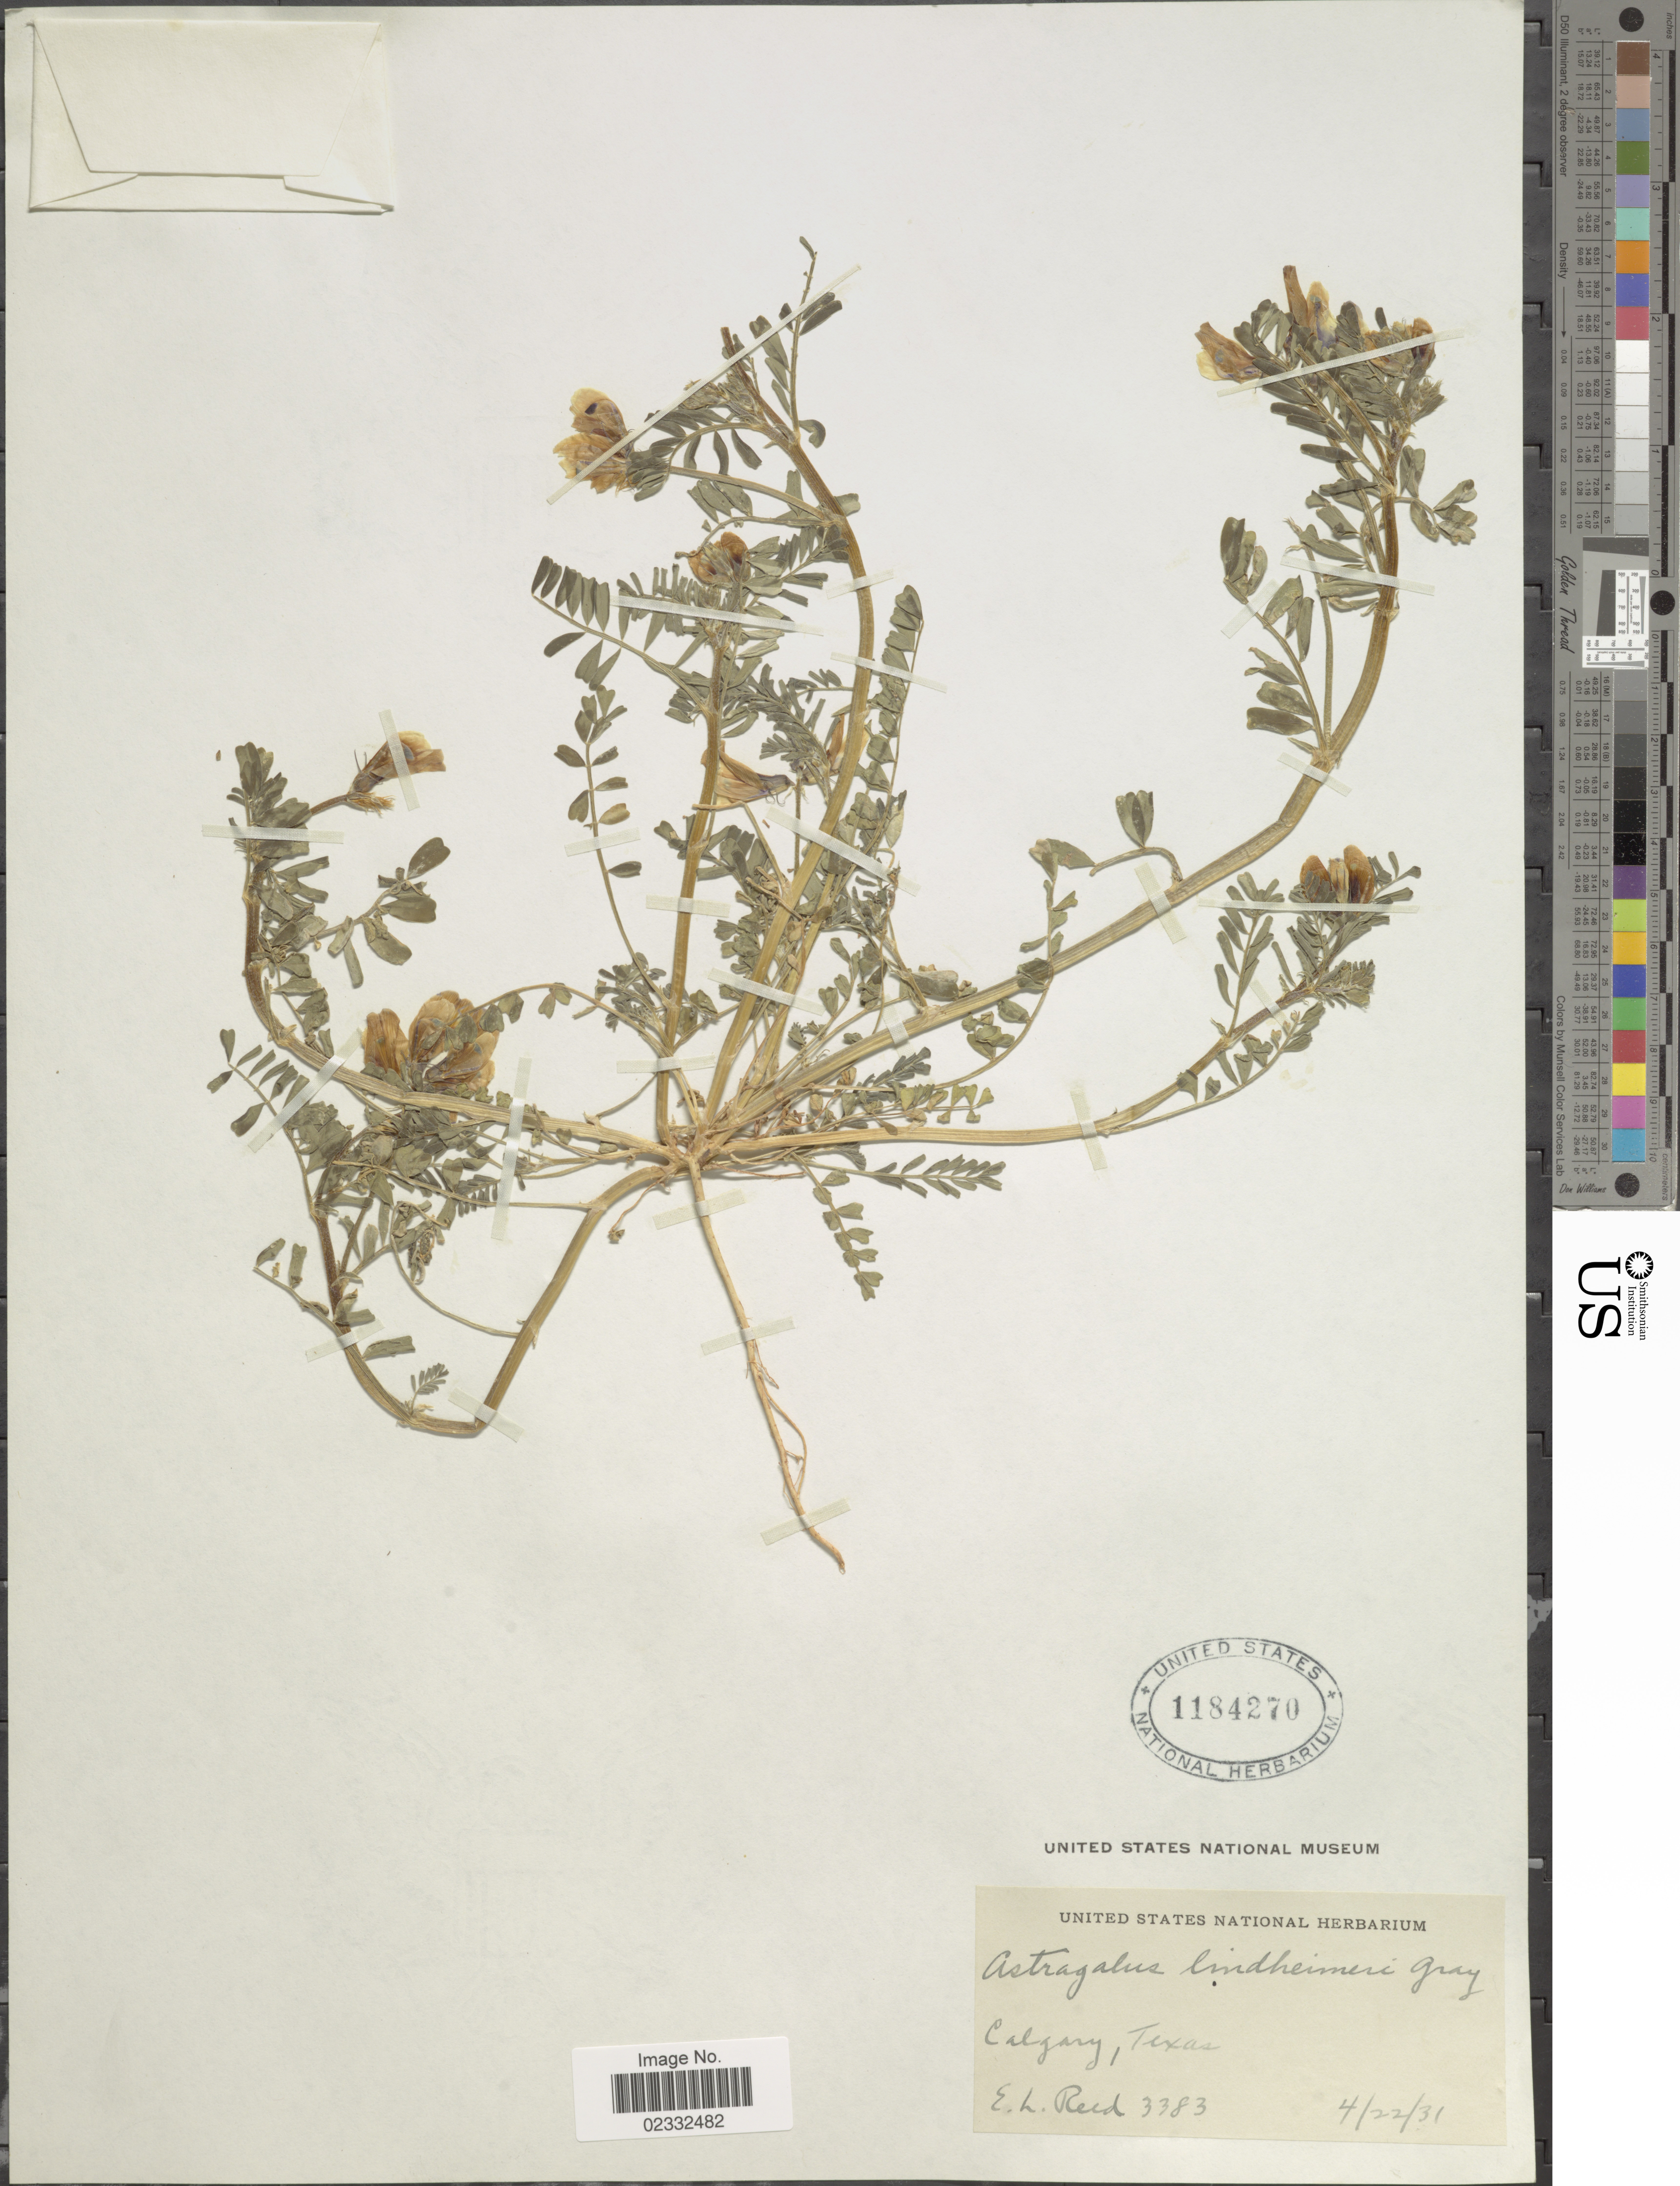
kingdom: Plantae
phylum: Tracheophyta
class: Magnoliopsida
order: Fabales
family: Fabaceae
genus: Astragalus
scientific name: Astragalus lindheimeri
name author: Engelm. ex A. Gray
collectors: E. Reed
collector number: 3383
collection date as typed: Transcribed d/m/y: 22/4/31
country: United States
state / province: Texas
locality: Calgary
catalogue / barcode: US 1184270